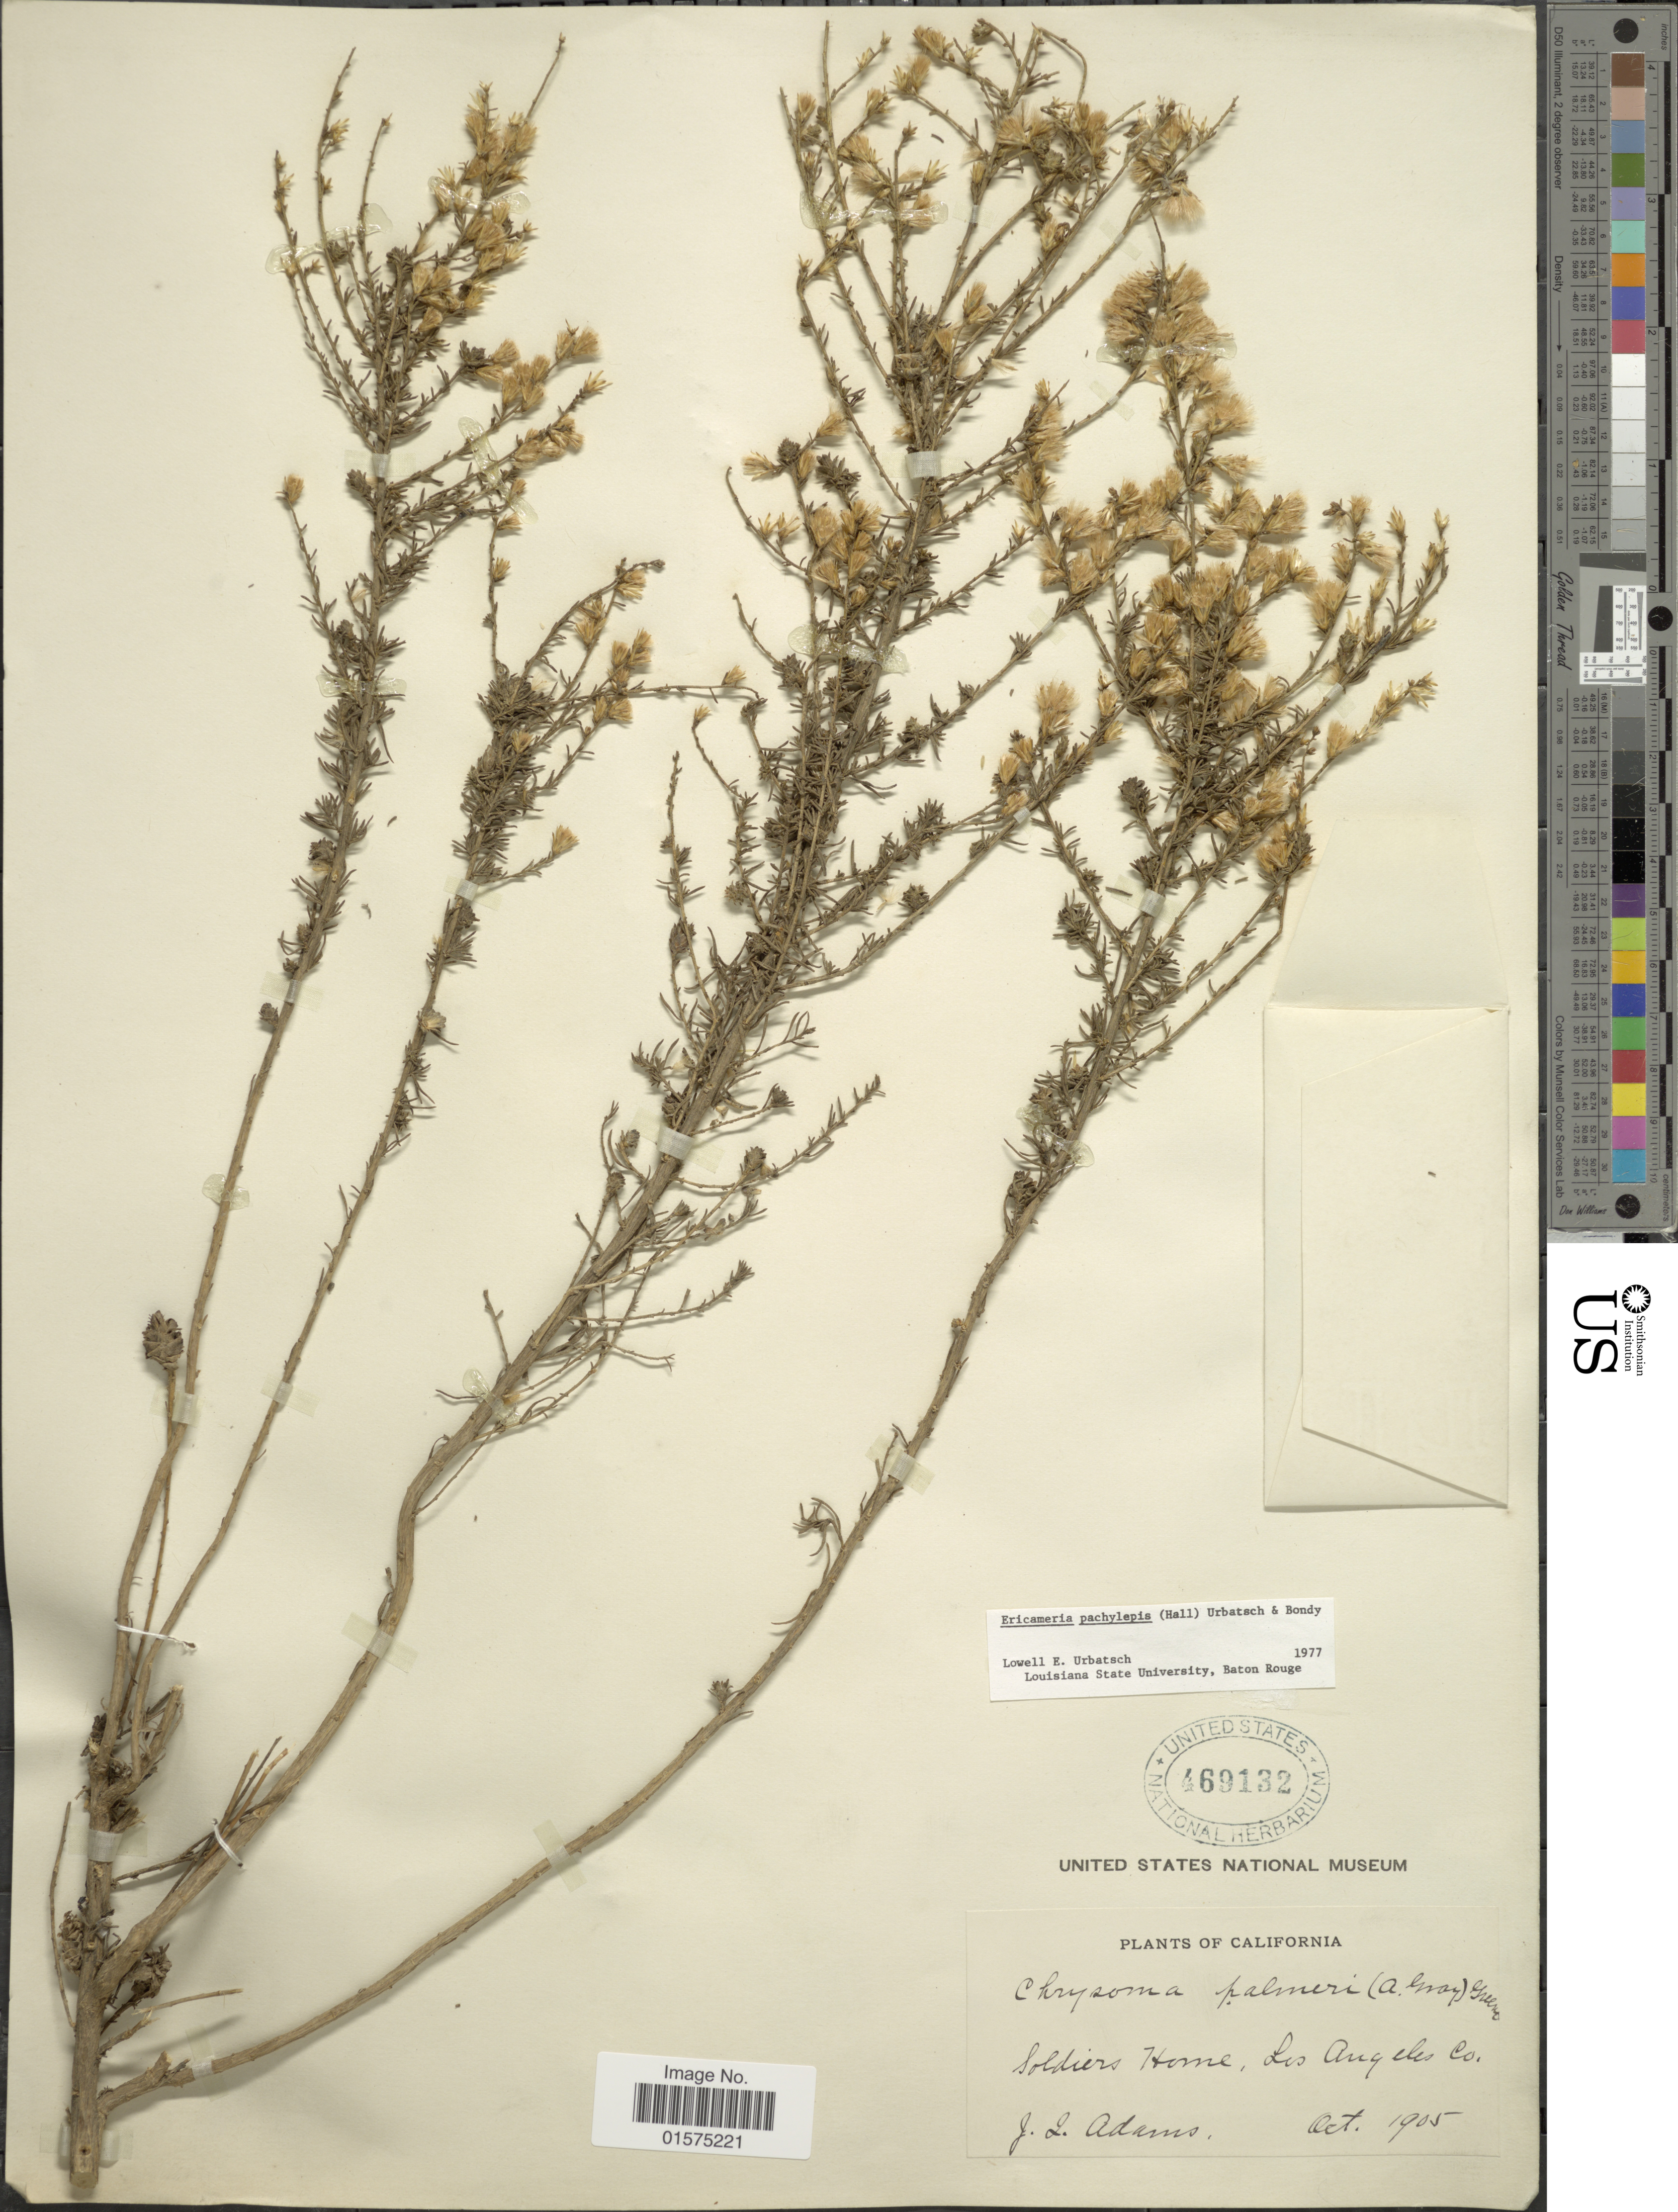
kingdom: Plantae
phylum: Tracheophyta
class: Magnoliopsida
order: Asterales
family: Asteraceae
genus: Ericameria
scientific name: Ericameria pachylepis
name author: (Hall.) Urbatsch & Bondy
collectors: J. Adams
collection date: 1905-10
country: United States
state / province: California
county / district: Los Angeles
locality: Soldiers Home, Los Angeles Co.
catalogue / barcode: US 469132